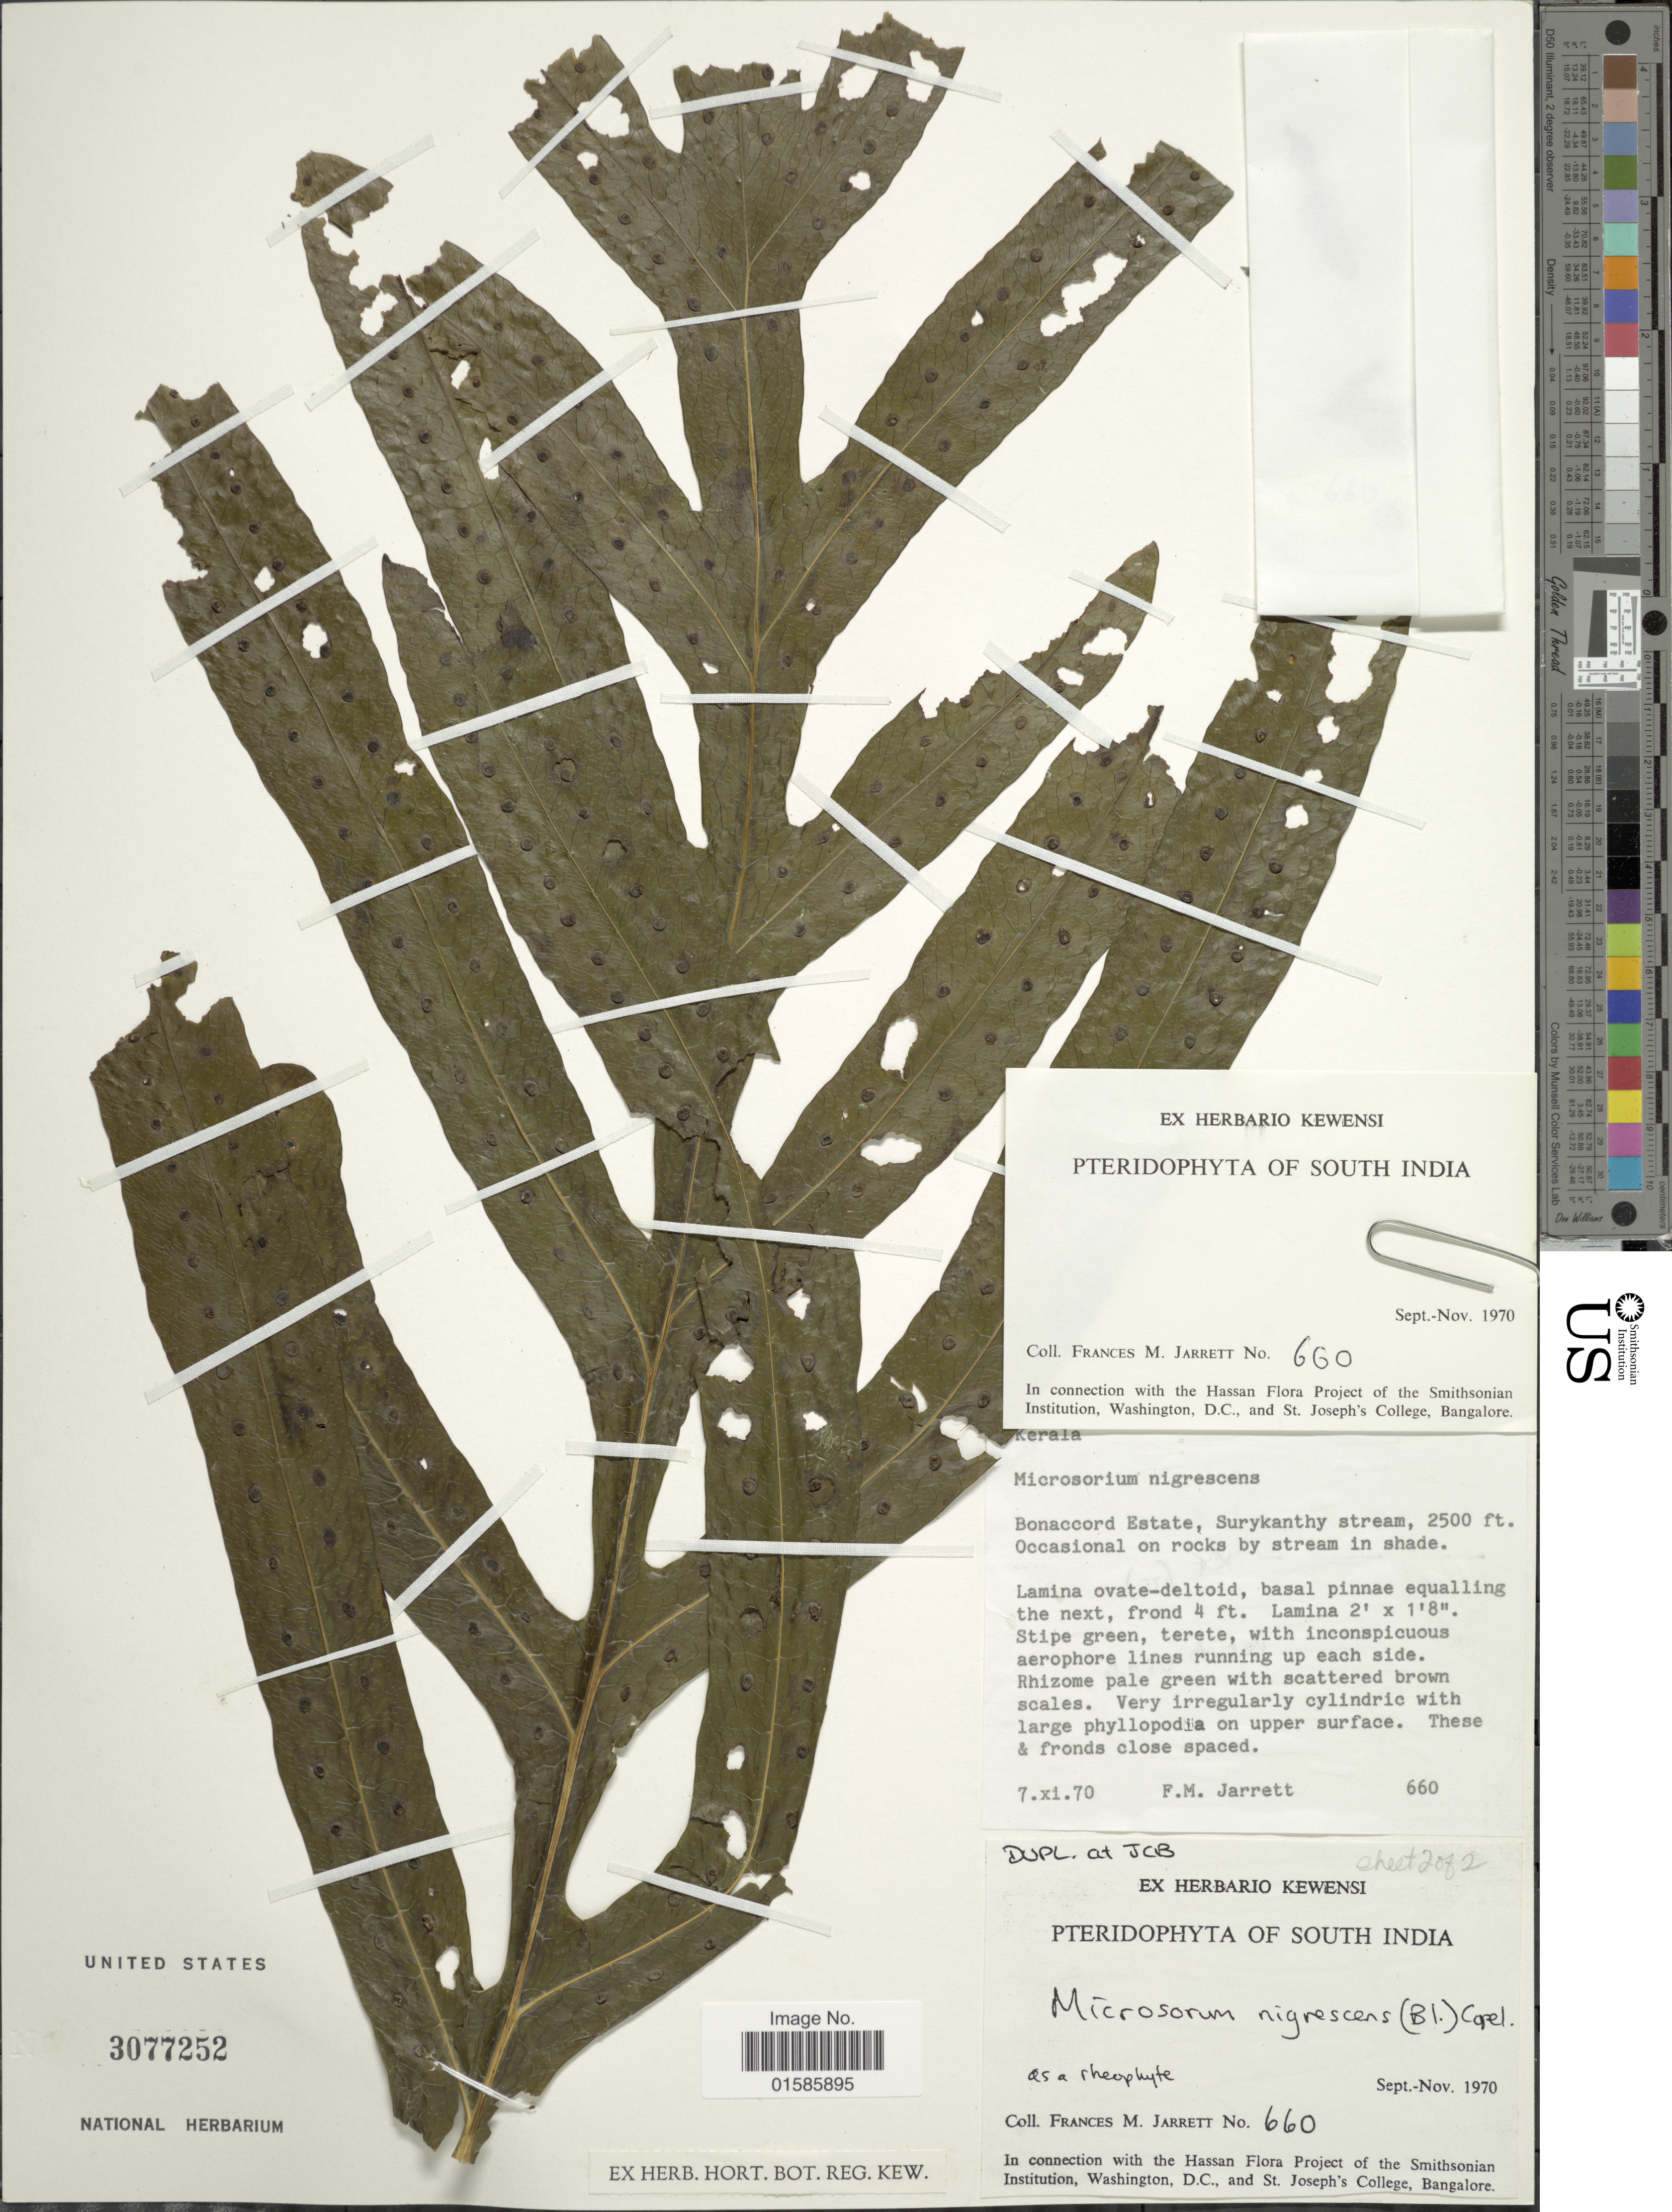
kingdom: Plantae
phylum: Tracheophyta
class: Polypodiopsida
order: Polypodiales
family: Polypodiaceae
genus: Microsorum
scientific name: Microsorum nigrescens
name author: (Blume) Copel.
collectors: F. M. Jarrett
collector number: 660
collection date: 1970-11-07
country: India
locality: Kerala, South India, Bonaccord Estate, Surykanthy streams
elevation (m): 762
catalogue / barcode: US 3077252